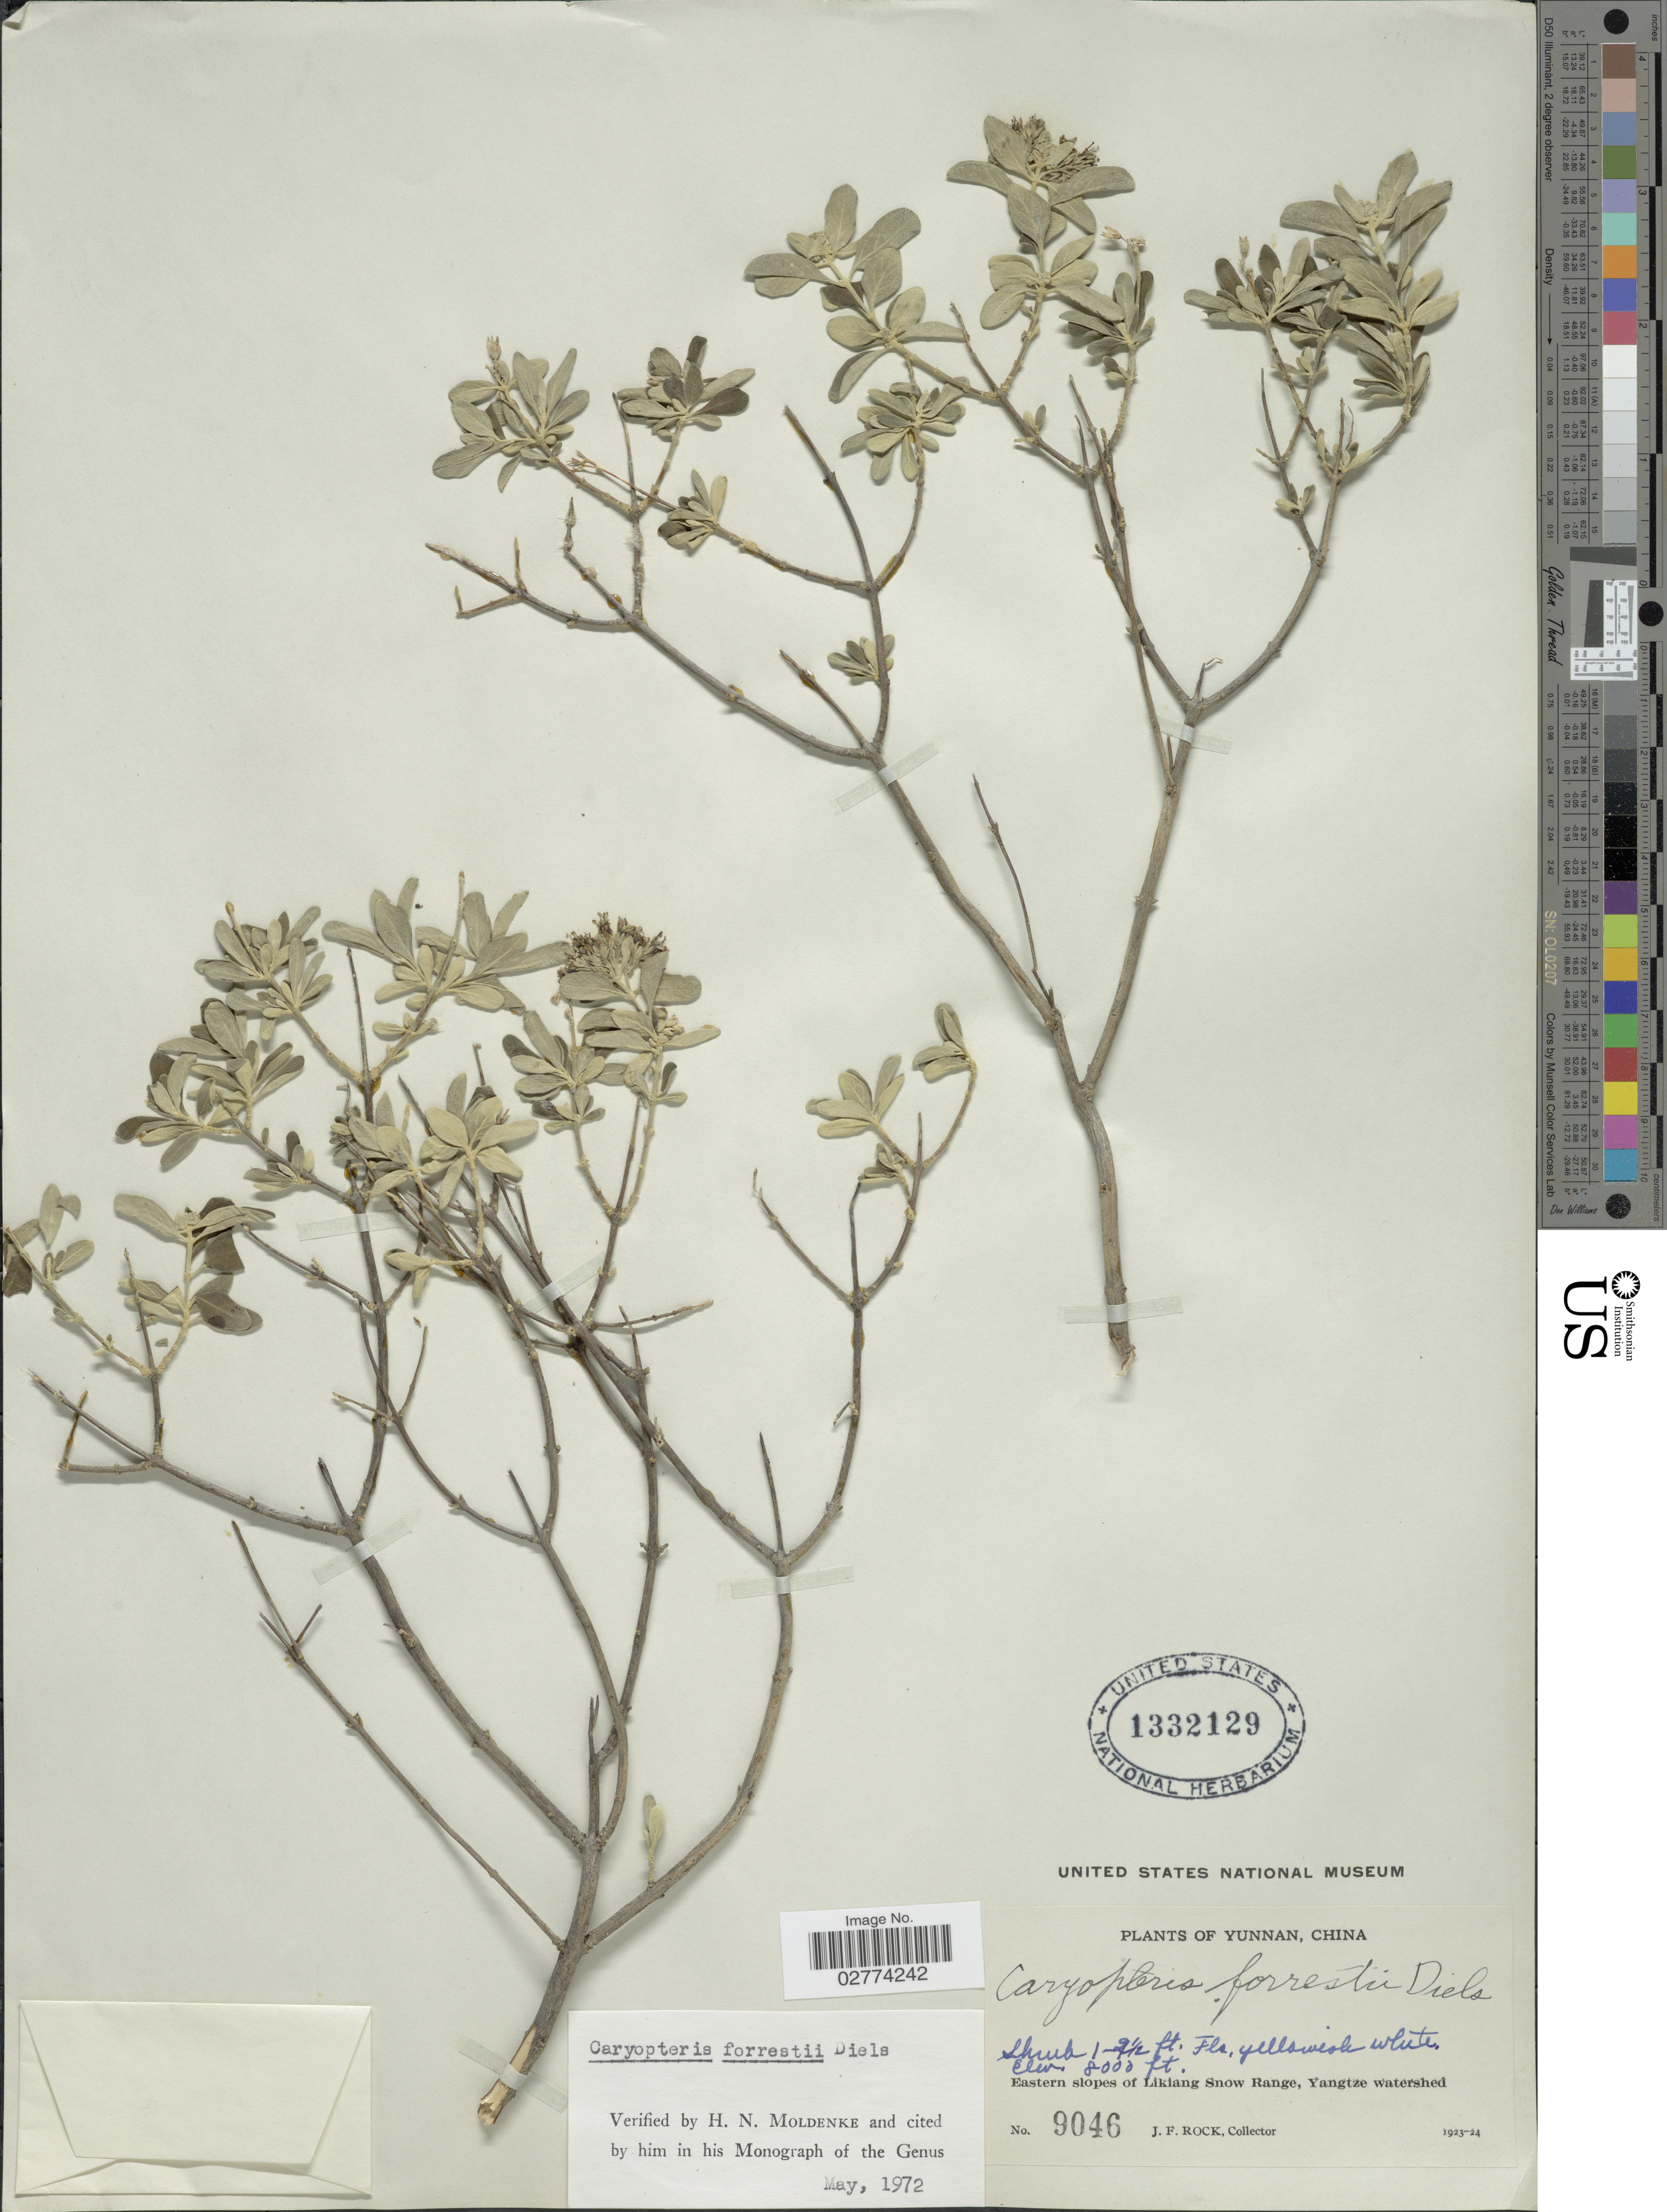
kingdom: Plantae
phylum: Tracheophyta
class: Magnoliopsida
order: Lamiales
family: Lamiaceae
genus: Caryopteris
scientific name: Caryopteris forrestii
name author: Diels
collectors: J. Rock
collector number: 9046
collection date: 1923/1924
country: China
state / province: Yunnan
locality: Eastern slopes of Likiang Snow Range, Yangtze watershed.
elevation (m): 2438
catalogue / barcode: US 1332129